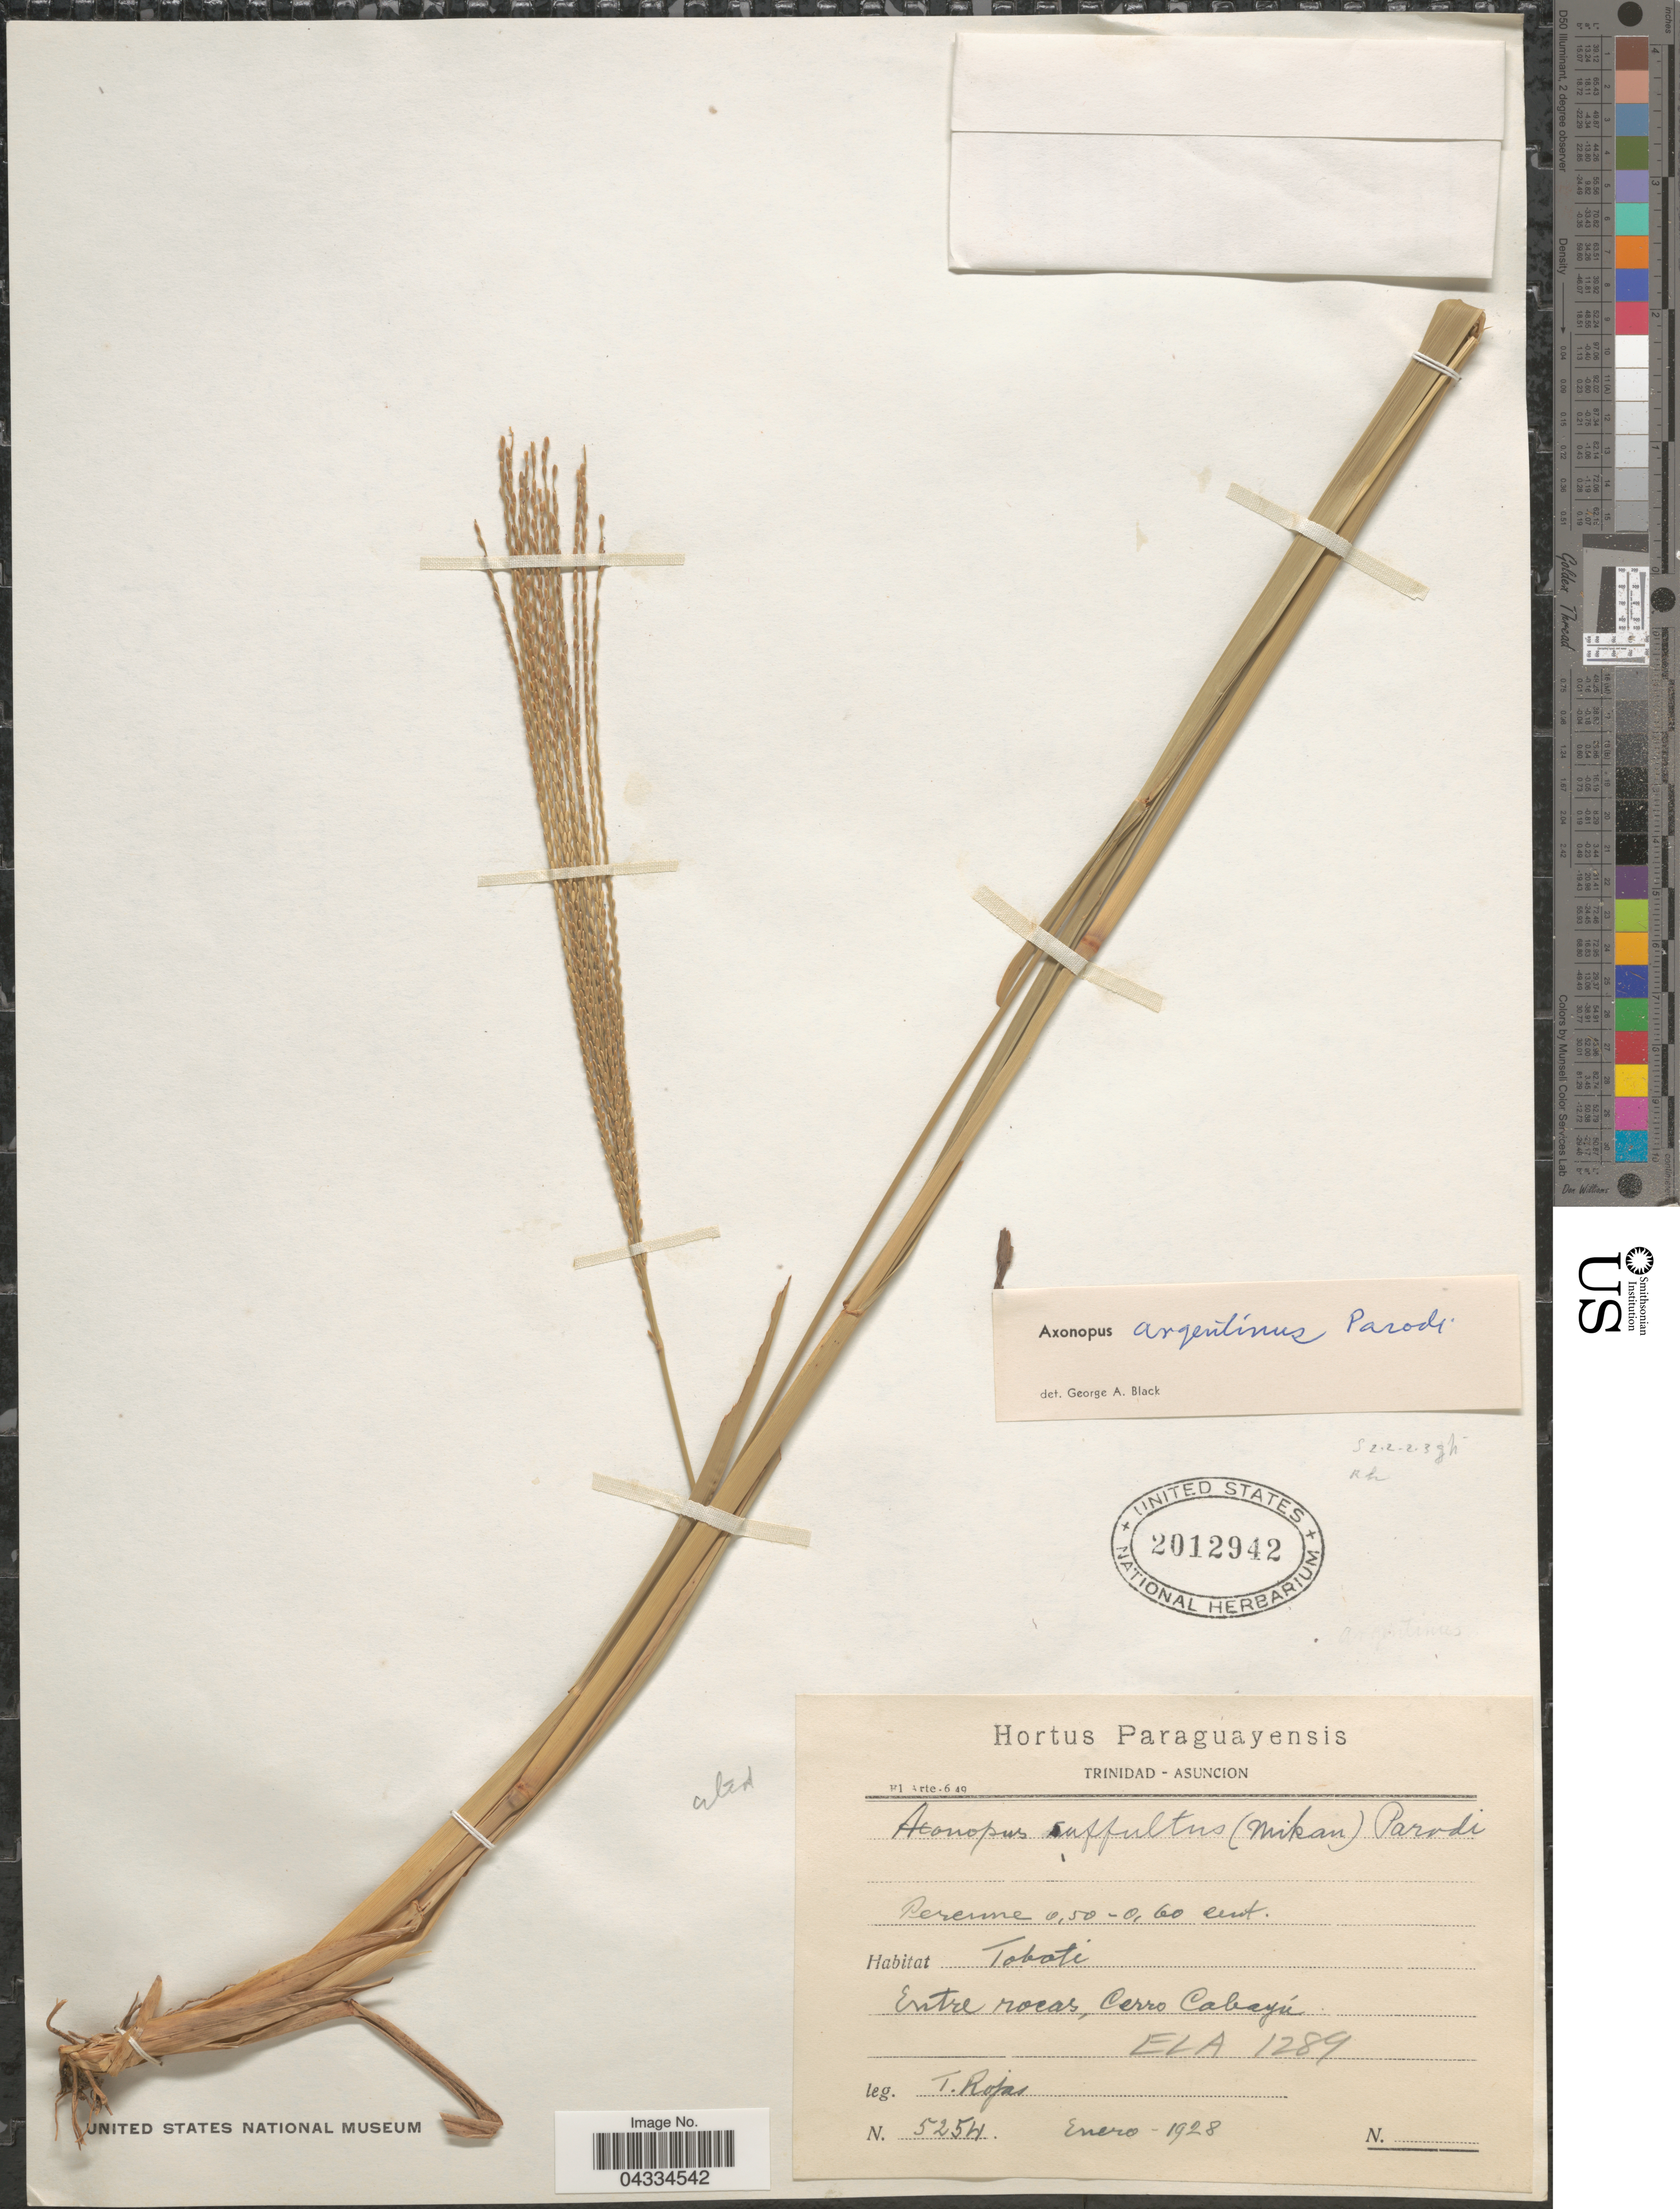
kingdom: Plantae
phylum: Tracheophyta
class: Liliopsida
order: Poales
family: Poaceae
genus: Axonopus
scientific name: Axonopus argentinus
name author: Parodi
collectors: T. Rojas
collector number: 5254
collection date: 1928-01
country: Paraguay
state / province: Asuncion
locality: Tobati. Entre rocas, Cerro Cabayú.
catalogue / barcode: US 2012942